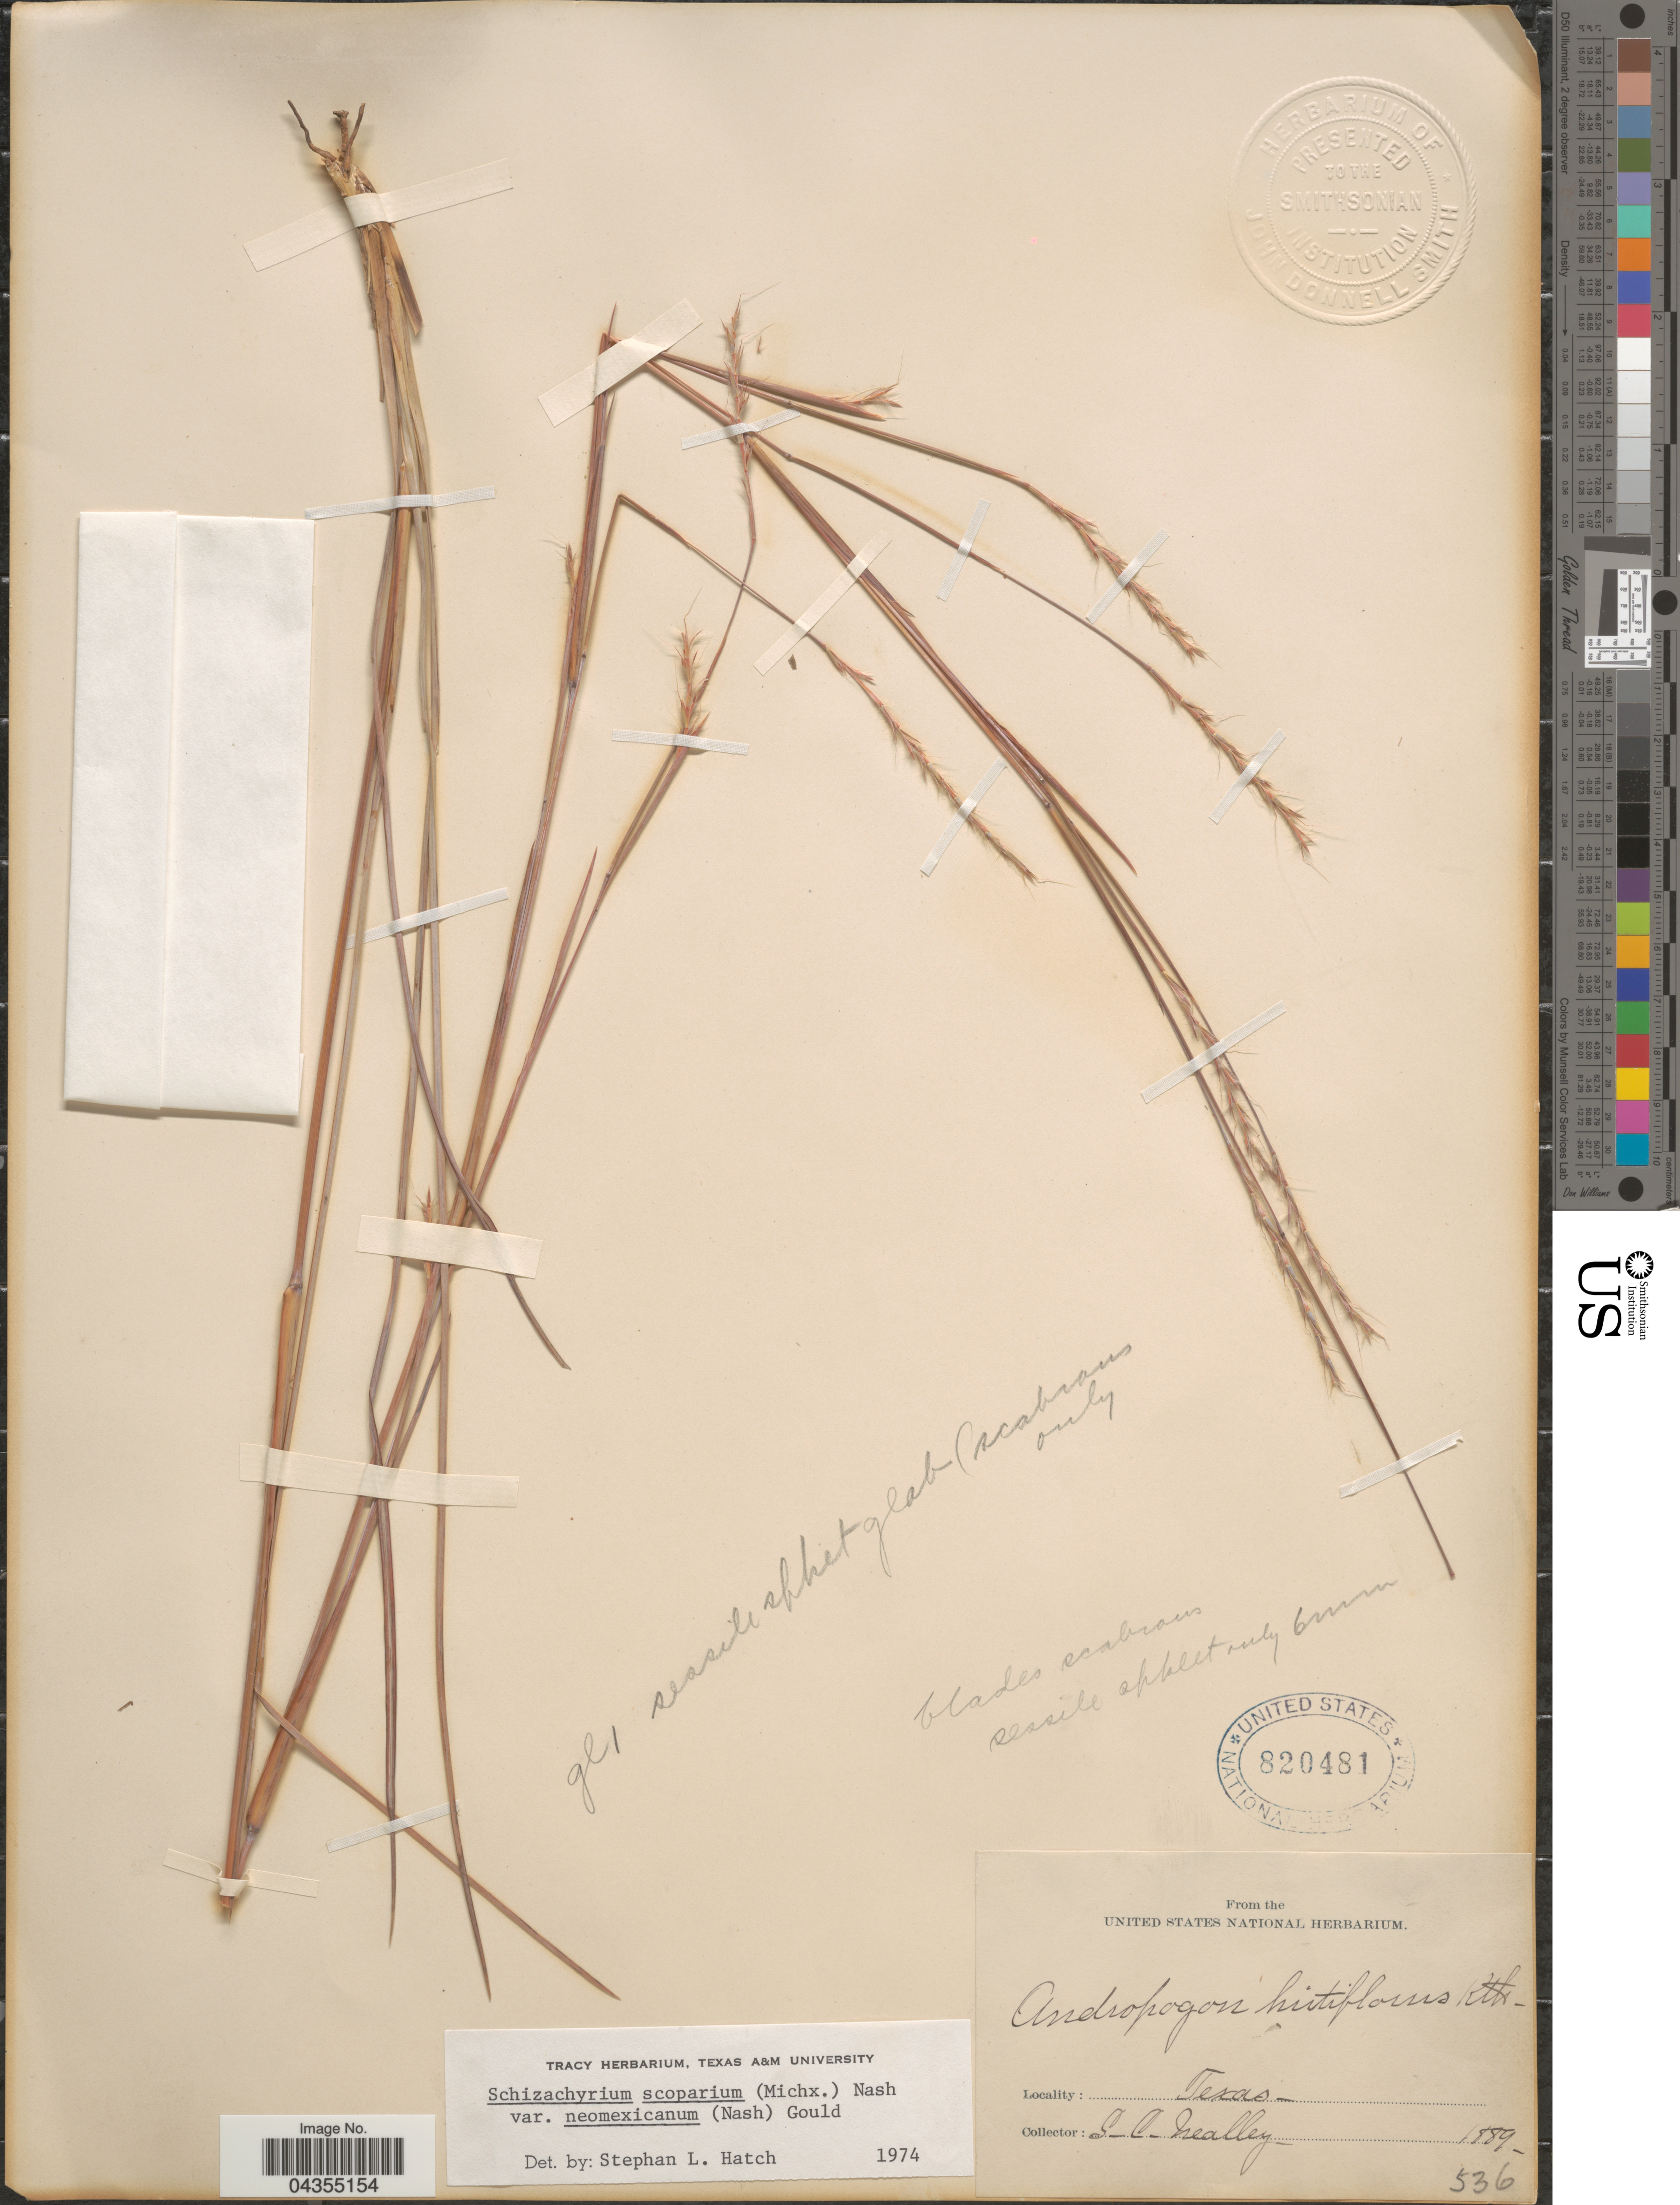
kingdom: Plantae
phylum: Tracheophyta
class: Liliopsida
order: Poales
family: Poaceae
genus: Schizachyrium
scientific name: Schizachyrium scoparium var. neomexicanum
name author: (Nash) Gould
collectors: G. C. Nealley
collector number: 536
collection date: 1889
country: United States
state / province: Texas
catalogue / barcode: US 820481